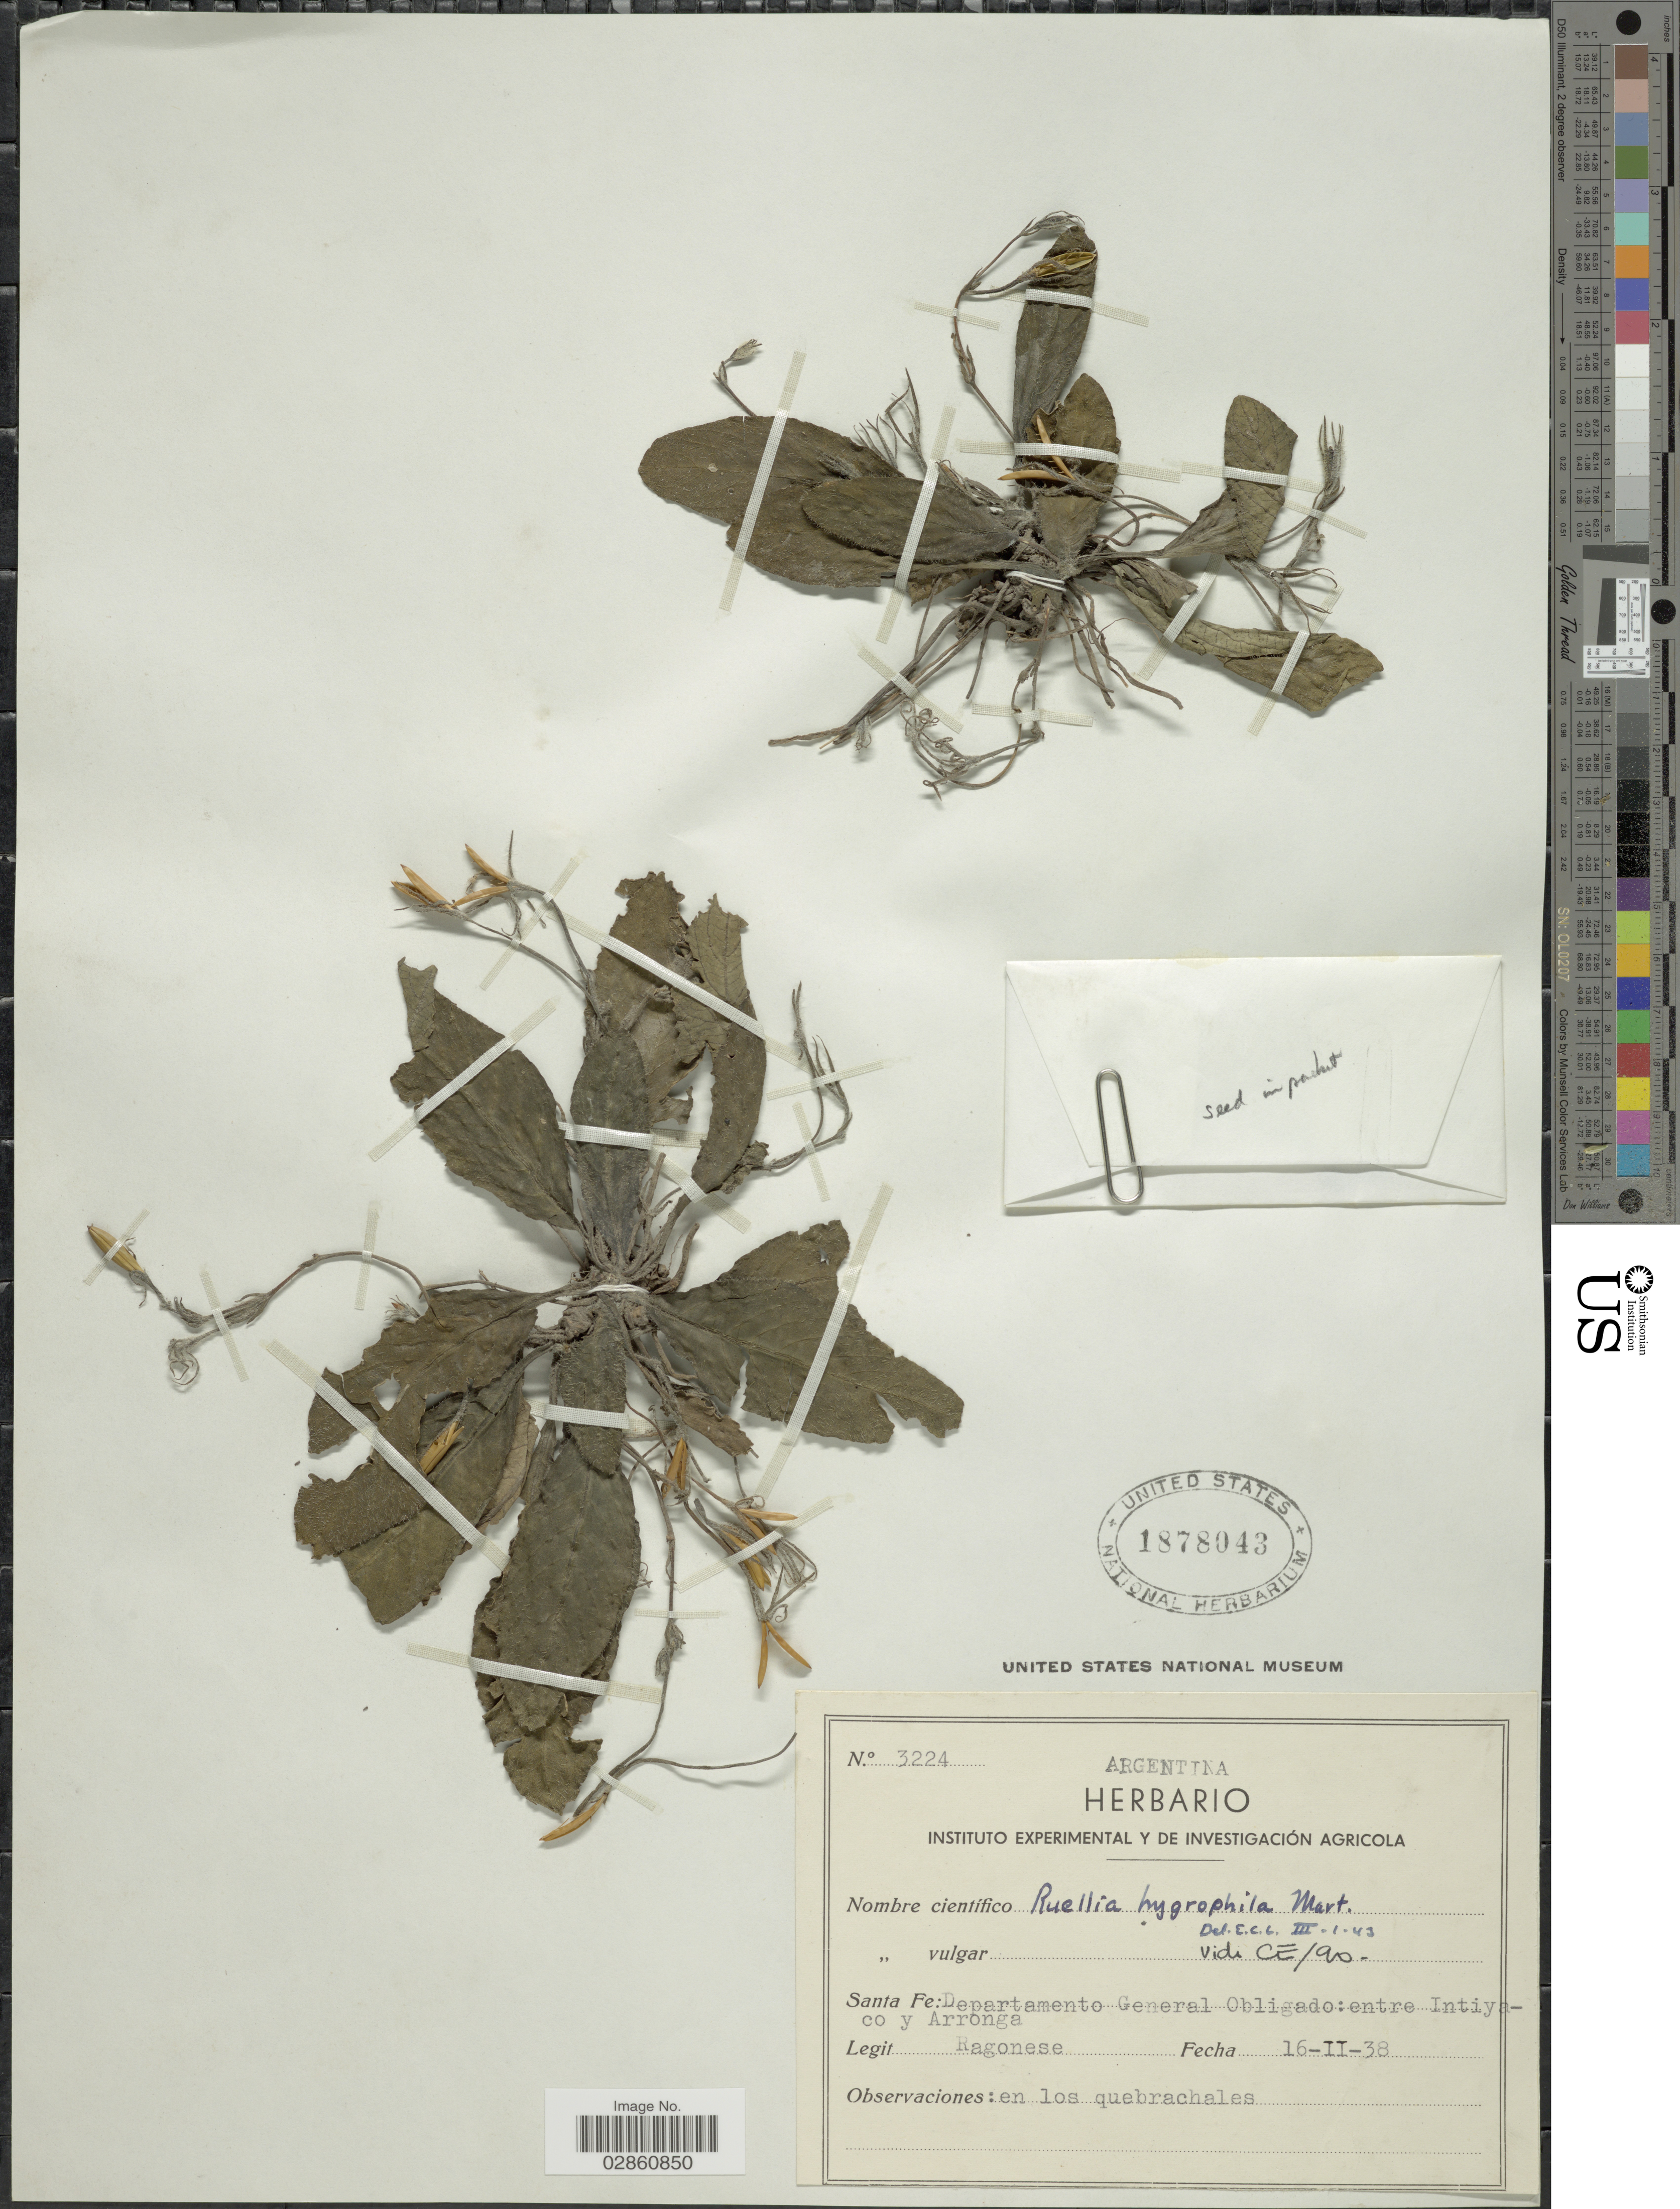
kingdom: Plantae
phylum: Tracheophyta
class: Magnoliopsida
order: Lamiales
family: Acanthaceae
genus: Ruellia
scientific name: Ruellia hygrophila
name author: Mart.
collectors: Ragonese, --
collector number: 3224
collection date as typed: Transcribed d/m/y: 16/2/38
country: Argentina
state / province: Santa Fe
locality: Departamento General Obligado: entre Intiyaco y Arronga.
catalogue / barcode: US 1878043